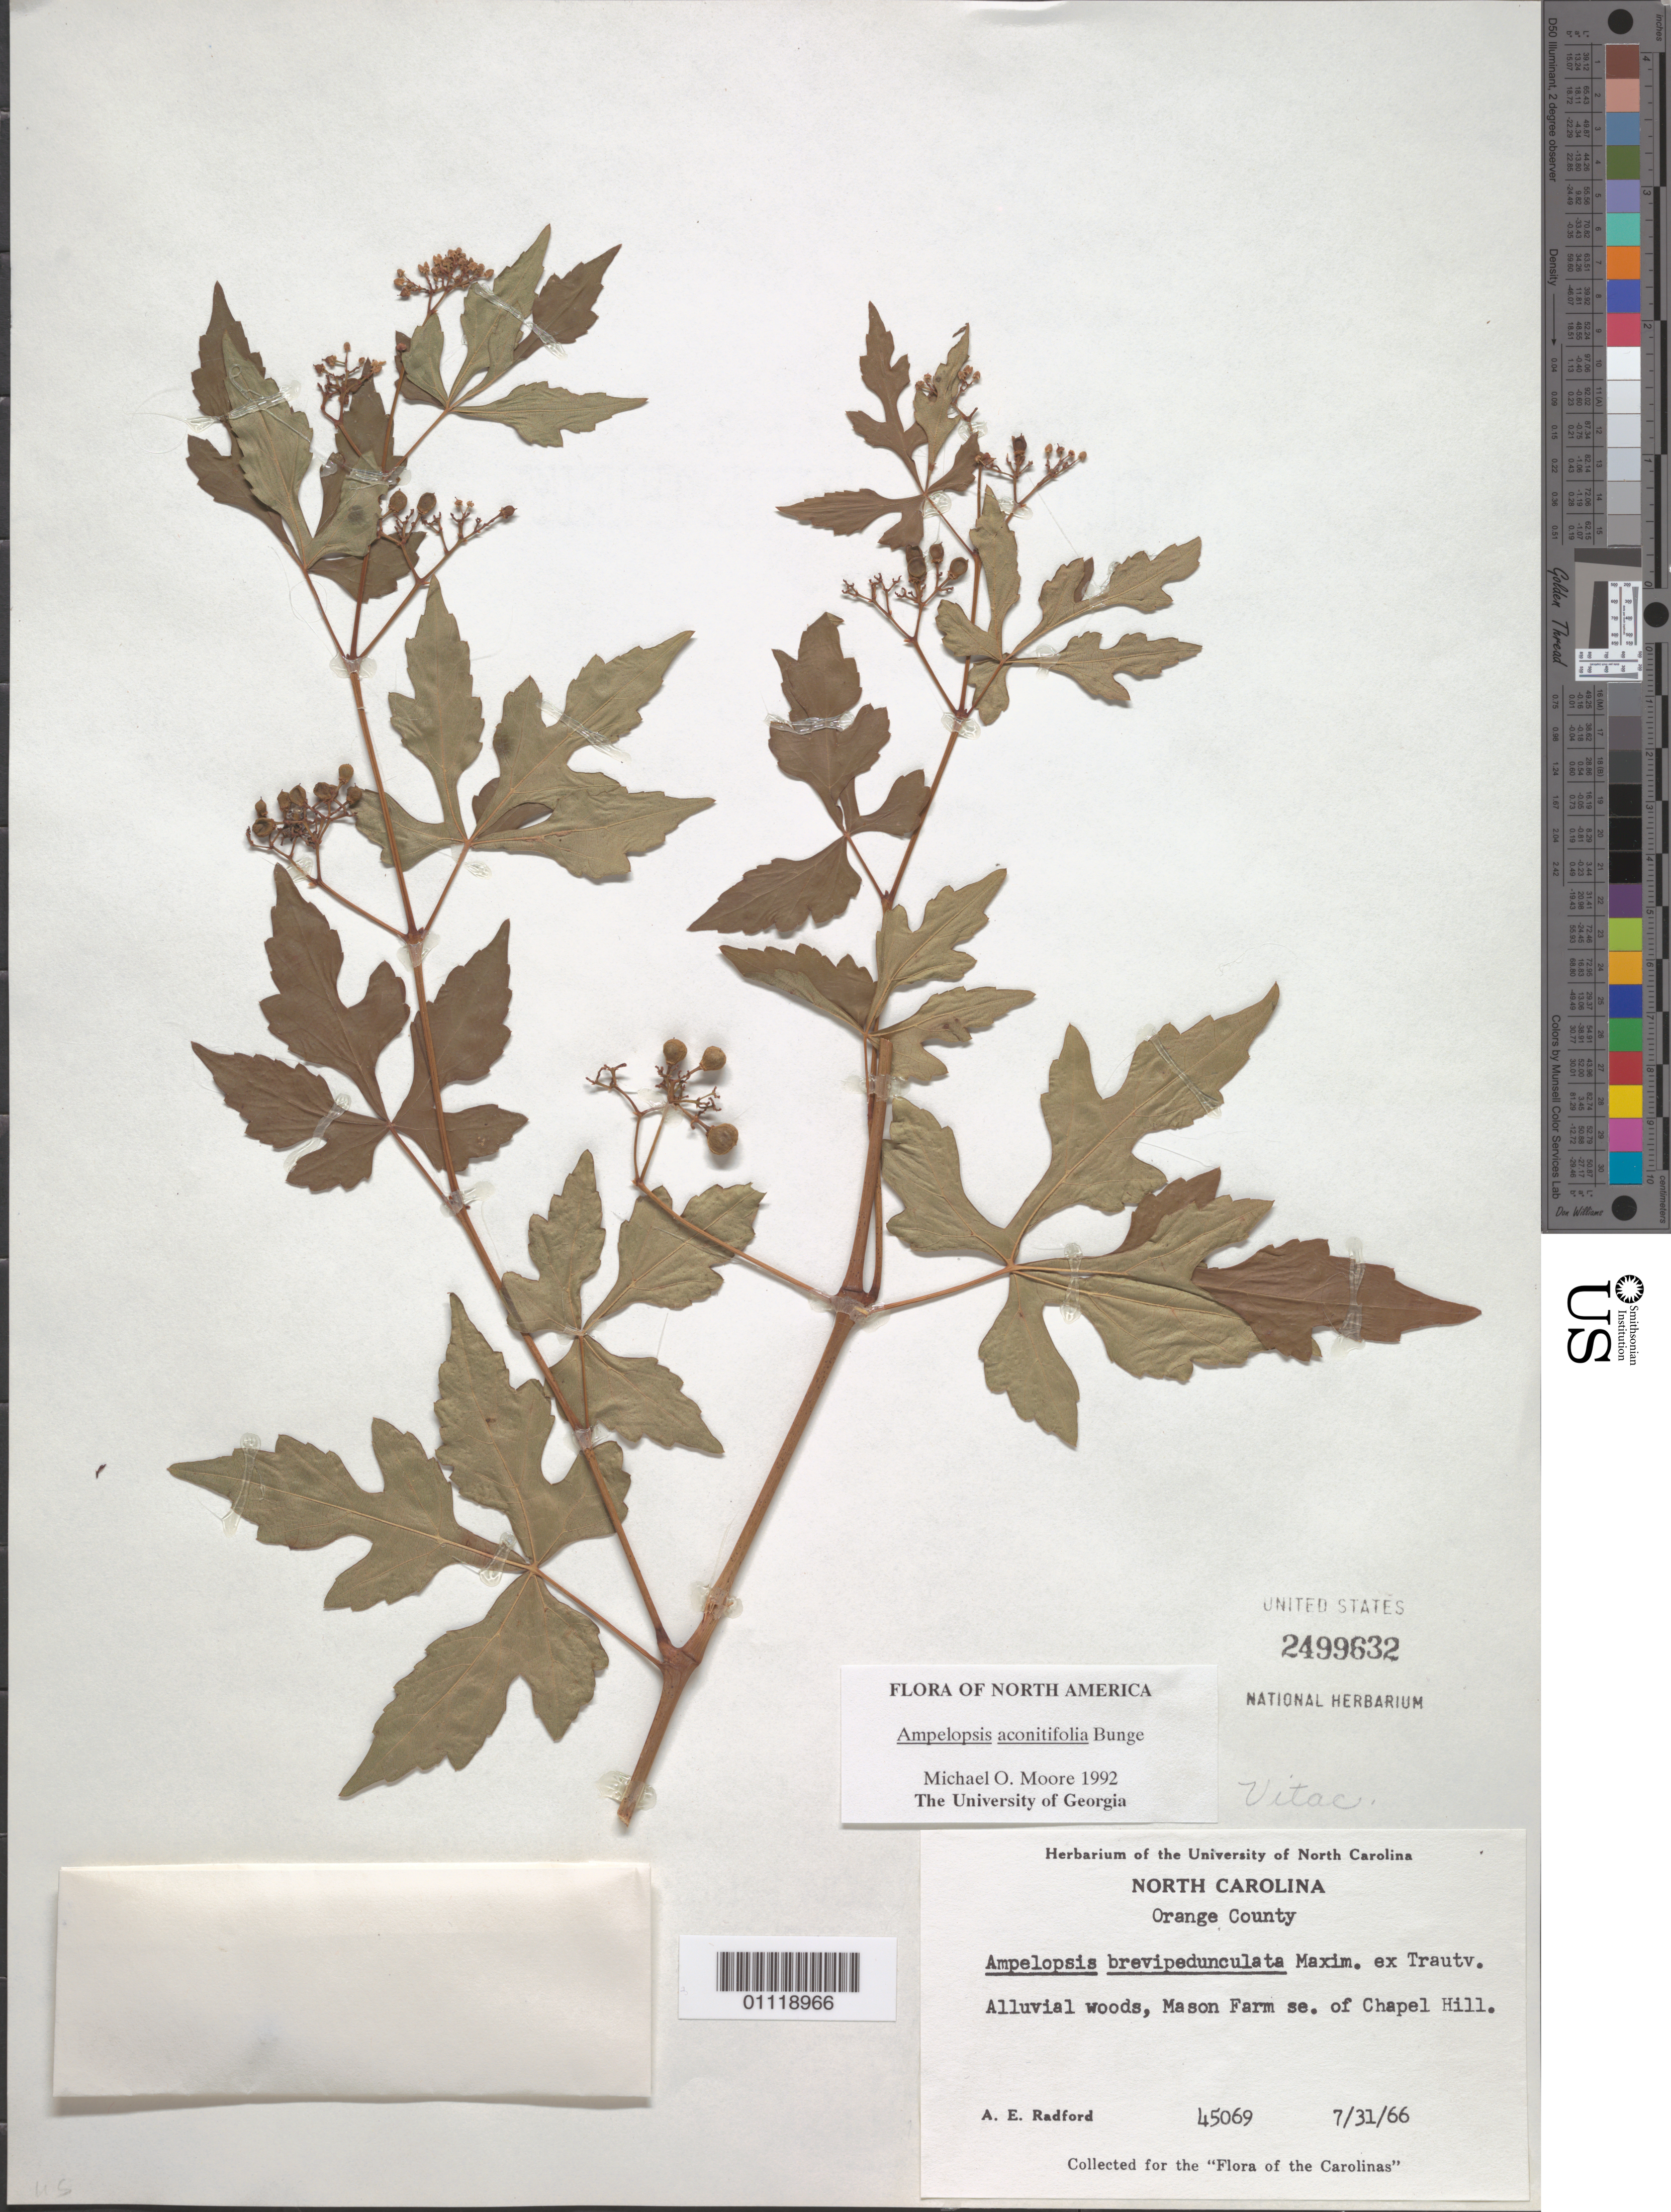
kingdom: Plantae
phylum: Tracheophyta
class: Magnoliopsida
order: Vitales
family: Vitaceae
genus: Ampelopsis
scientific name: Ampelopsis brevipedunculata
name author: (Maxim.) Trautv.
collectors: A. E. Radford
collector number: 45069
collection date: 1966-07-31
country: United States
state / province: North Carolina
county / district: Orange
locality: Mason Farm SE of Chapel Hill.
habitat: Alluvial woods.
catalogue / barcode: US 2499632